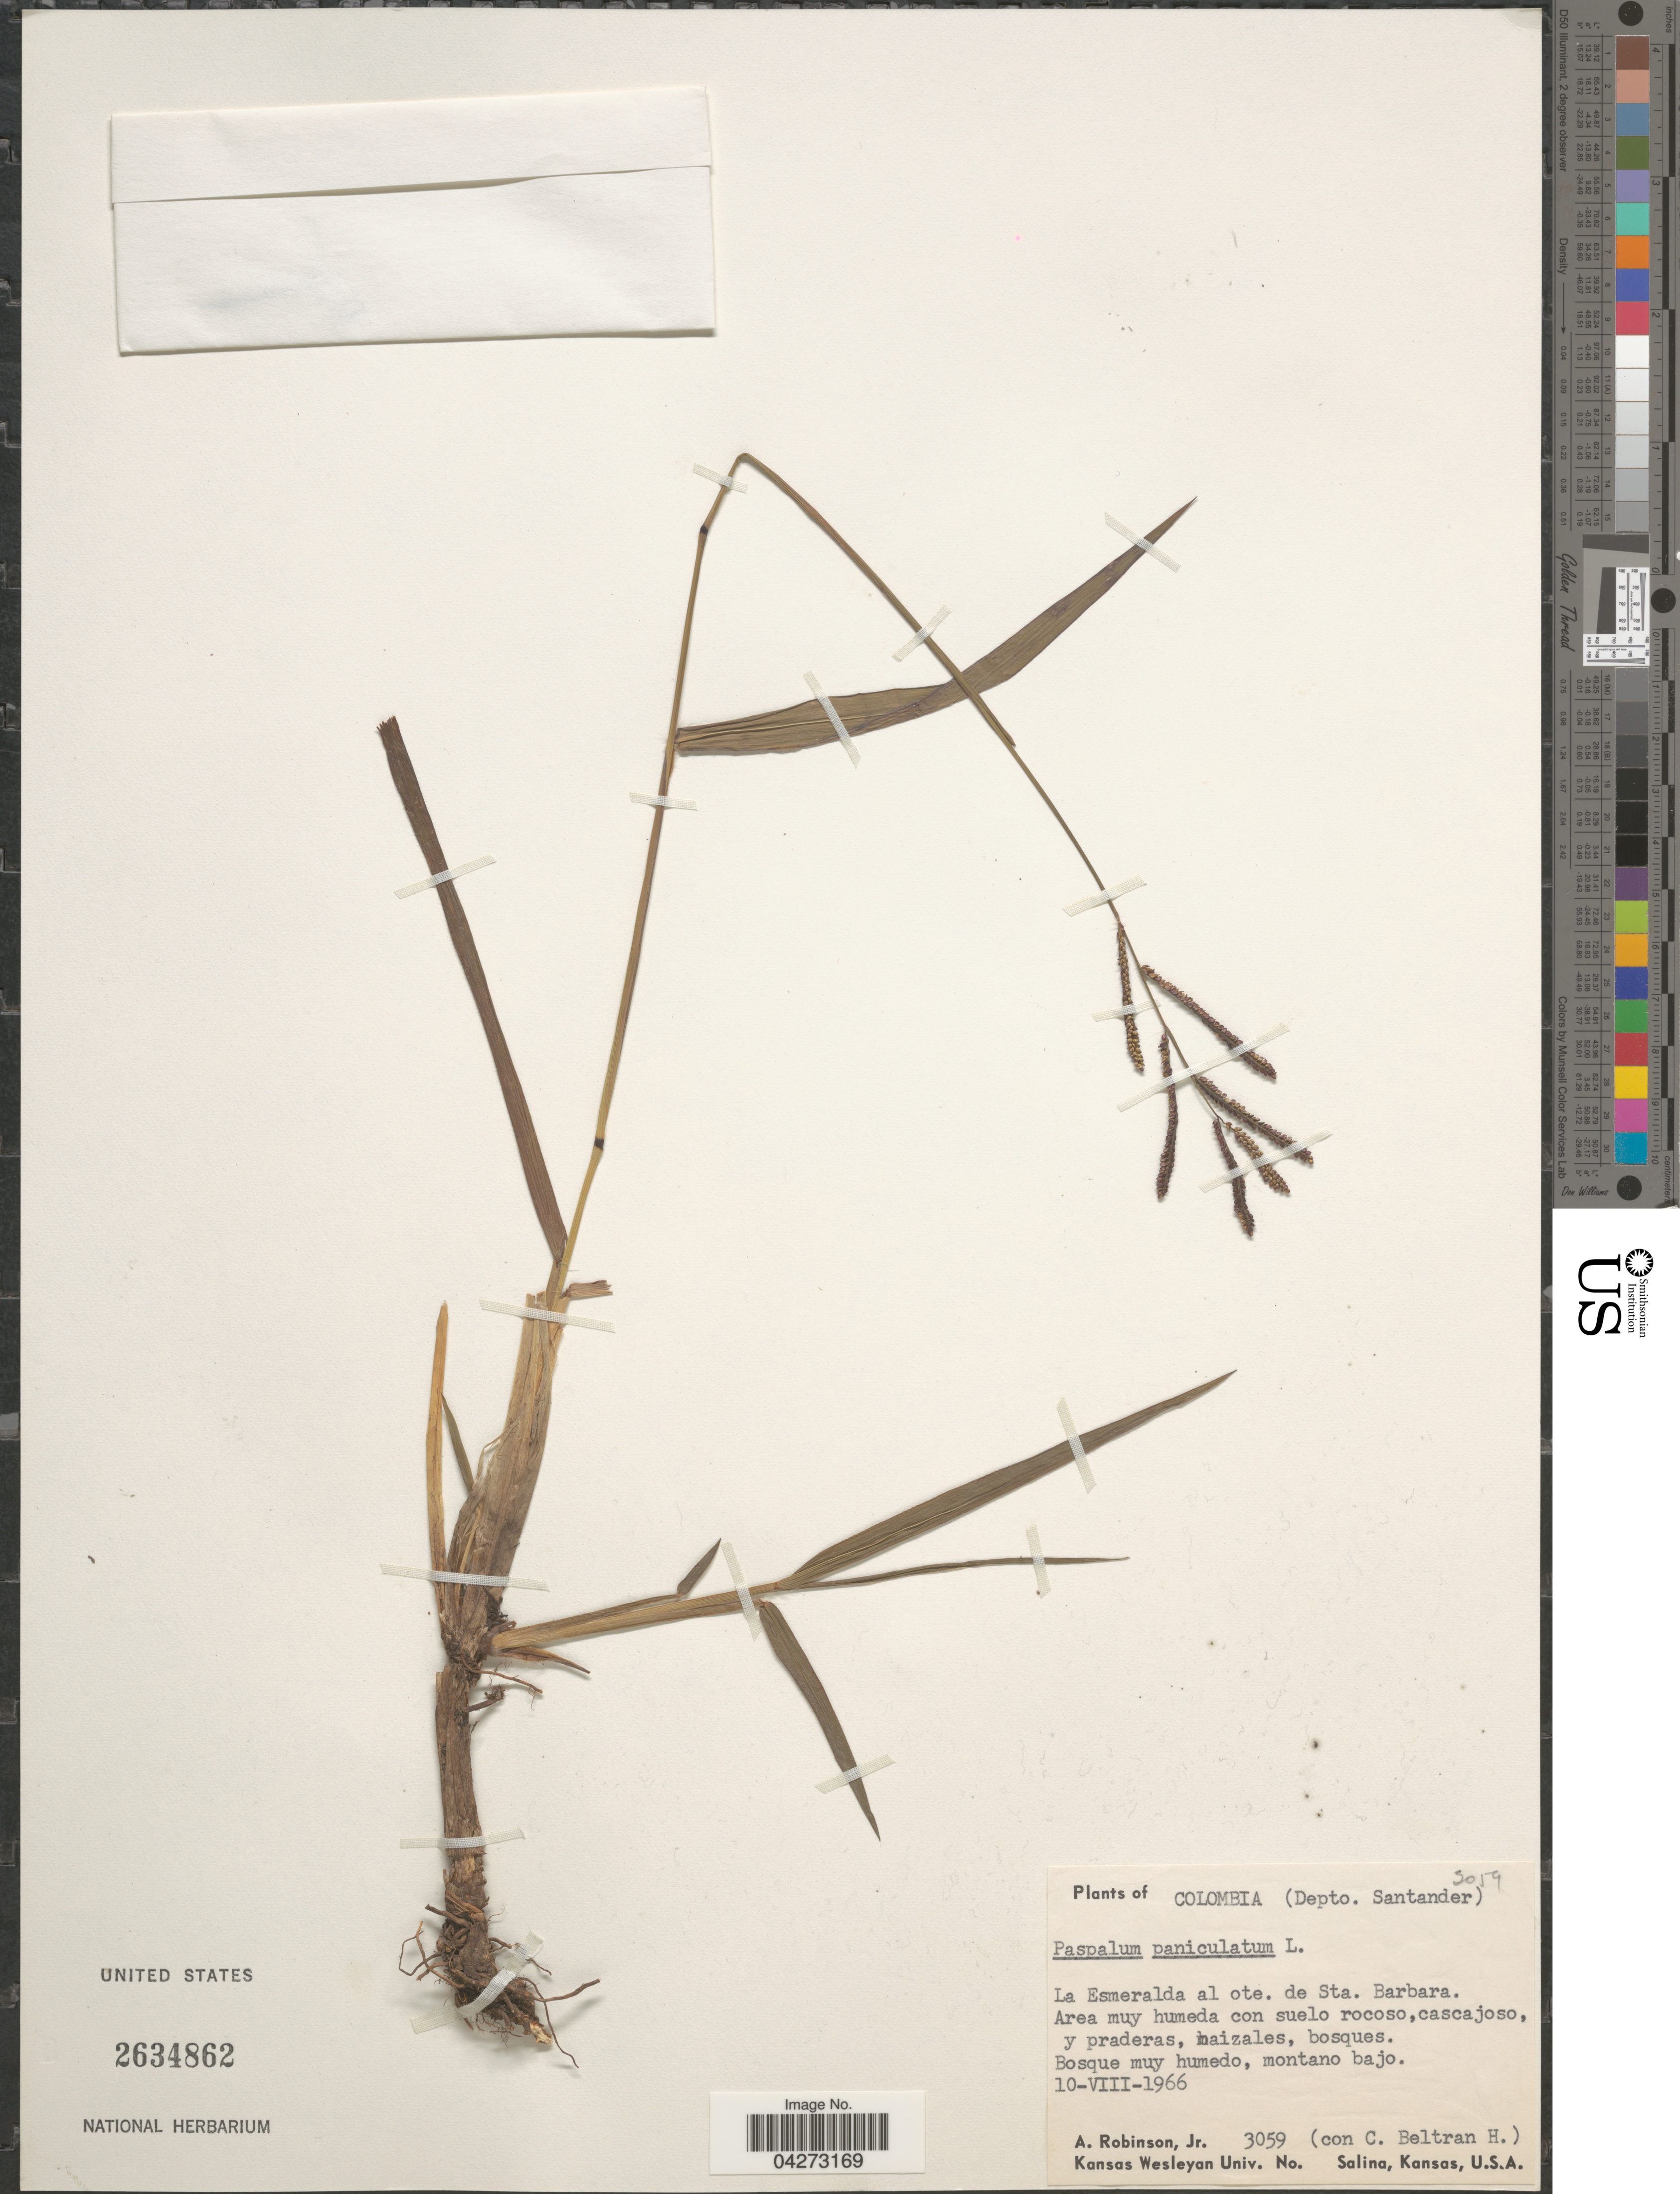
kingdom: Plantae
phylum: Tracheophyta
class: Liliopsida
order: Poales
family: Poaceae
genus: Paspalum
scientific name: Paspalum paniculatum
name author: L.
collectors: A. Robinson Jr. & C. Beltran H.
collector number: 3059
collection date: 1966-08-10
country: Colombia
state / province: Santander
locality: Depto. Santander. La Esmeralda al ote. de Sta. Barbara.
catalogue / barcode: US 2634862